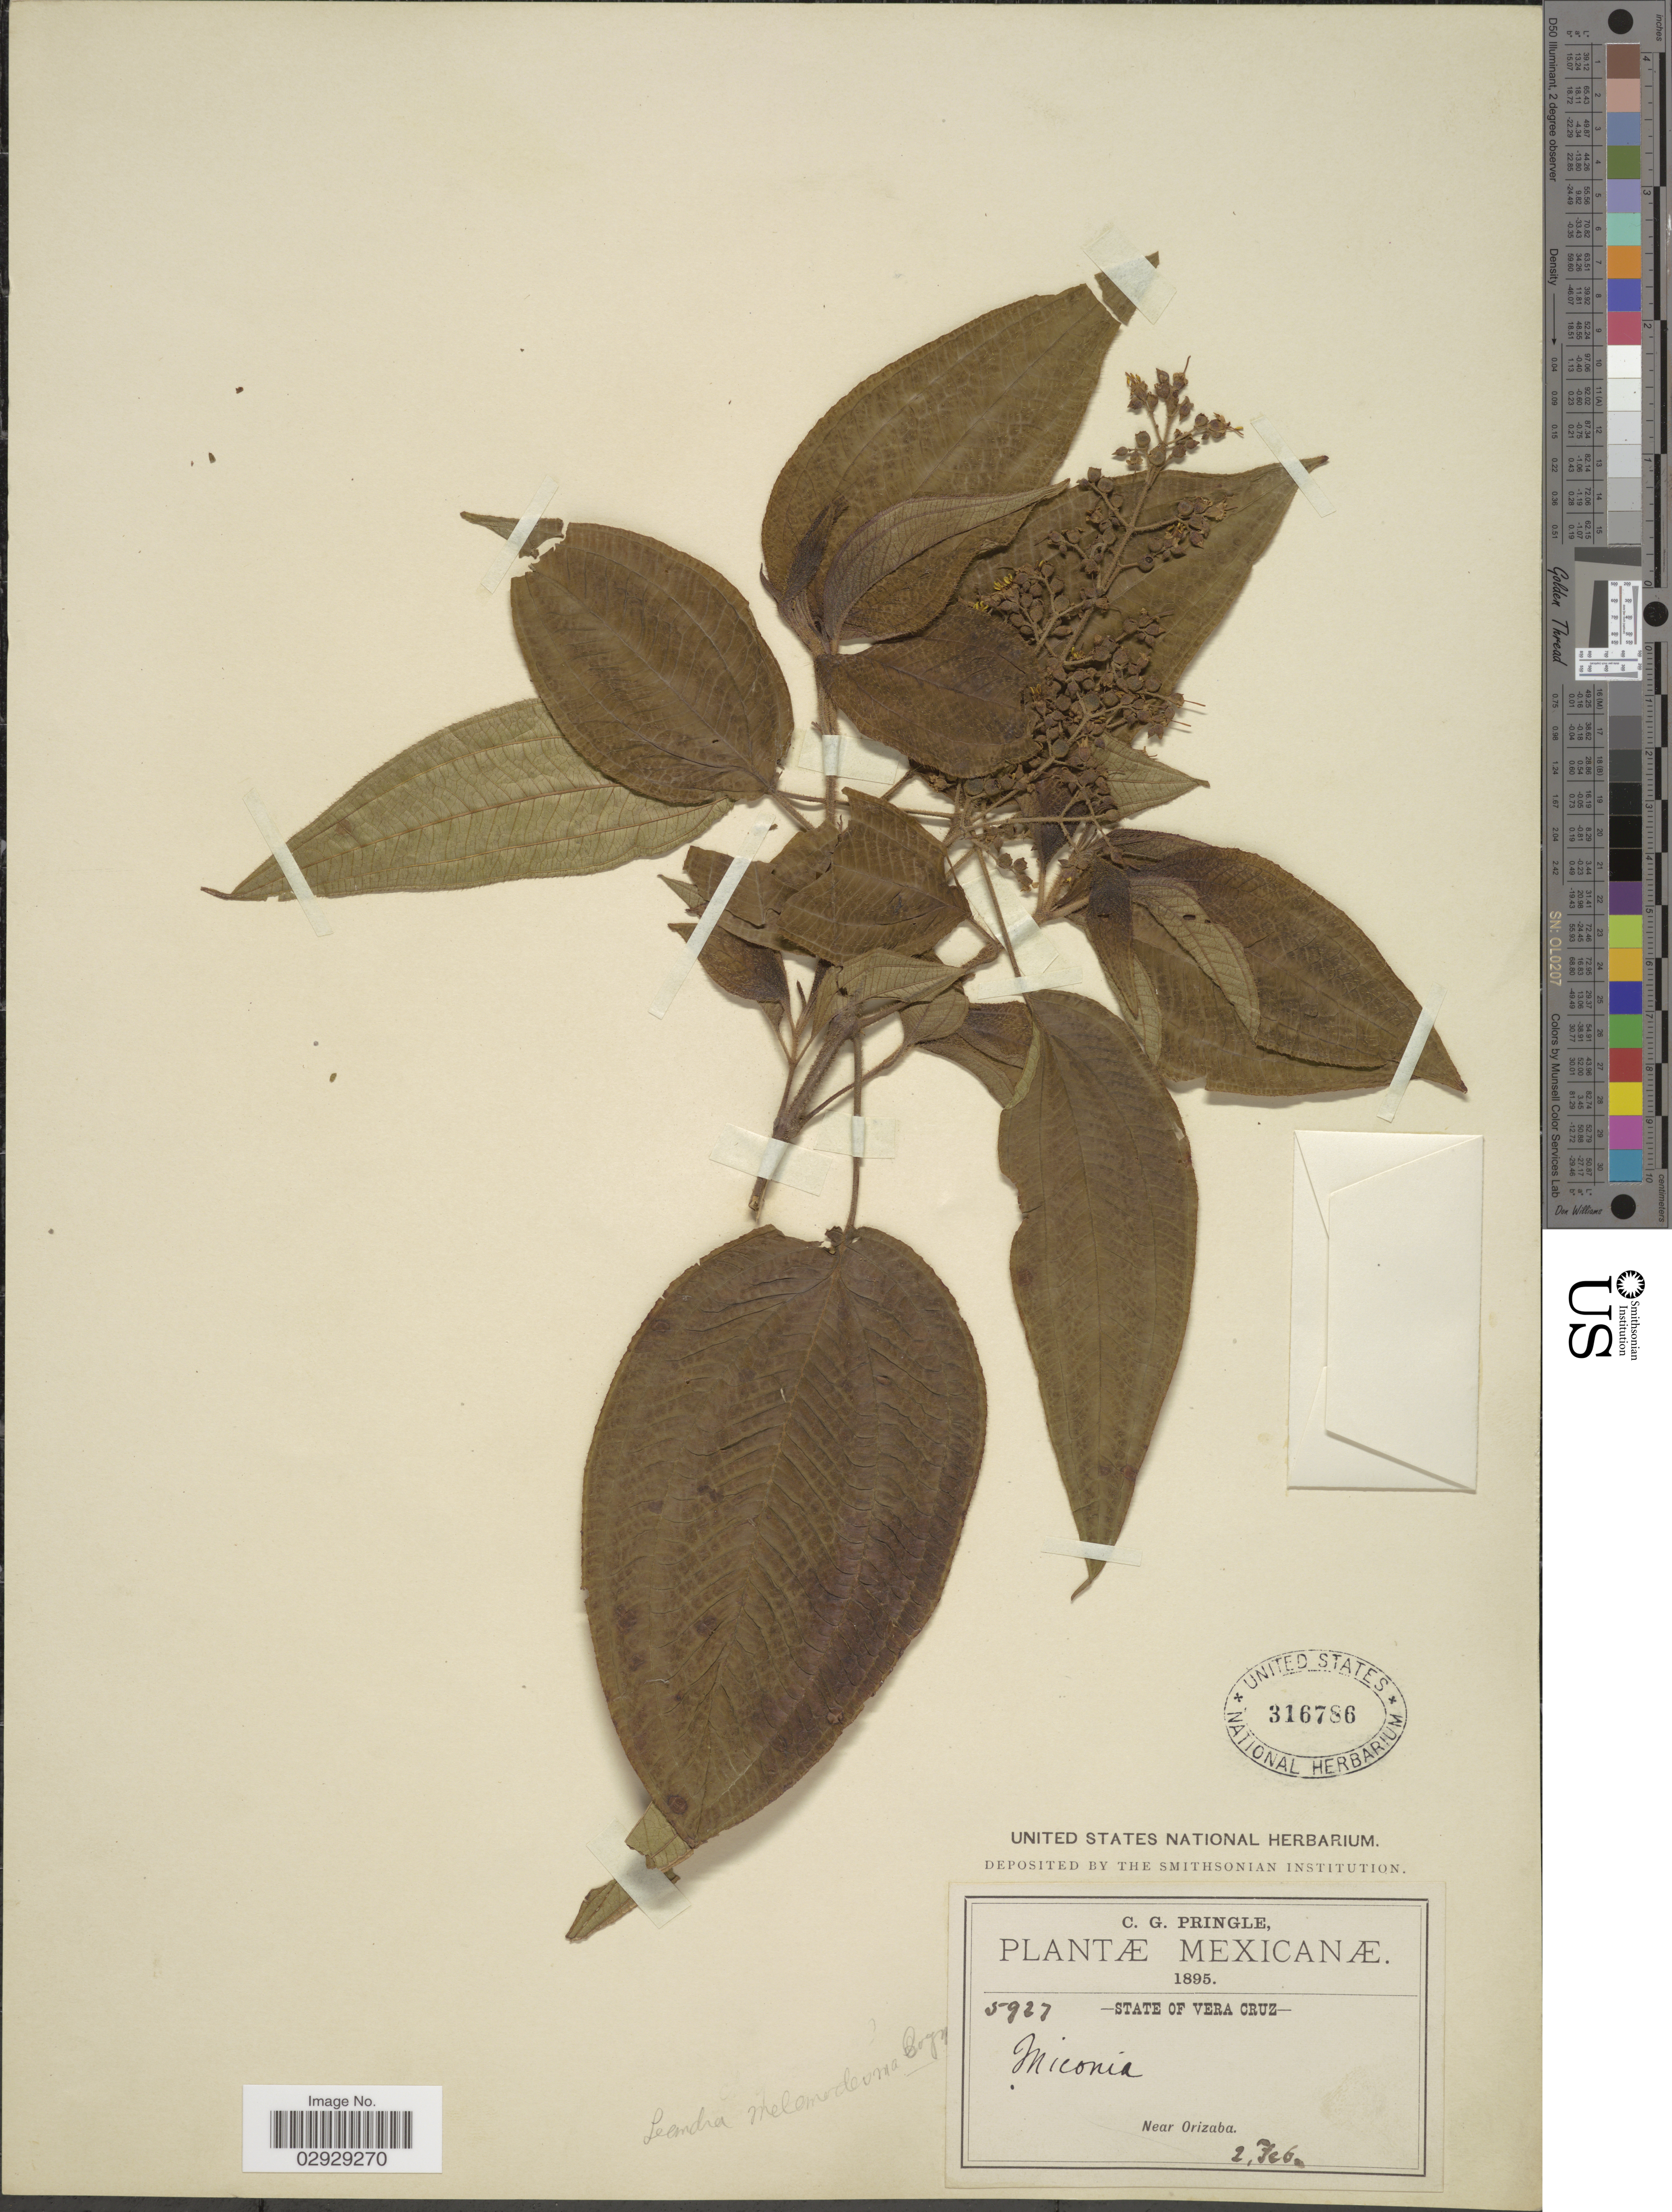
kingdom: Plantae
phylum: Tracheophyta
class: Magnoliopsida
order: Myrtales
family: Melastomataceae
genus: Leandra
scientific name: Leandra melanodesma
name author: (Naudin) Cogn.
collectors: C. G. Pringle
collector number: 5927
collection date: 1895-02-02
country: Mexico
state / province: Veracruz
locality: Vera Cruz, near Orizaba.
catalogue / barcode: US 316786